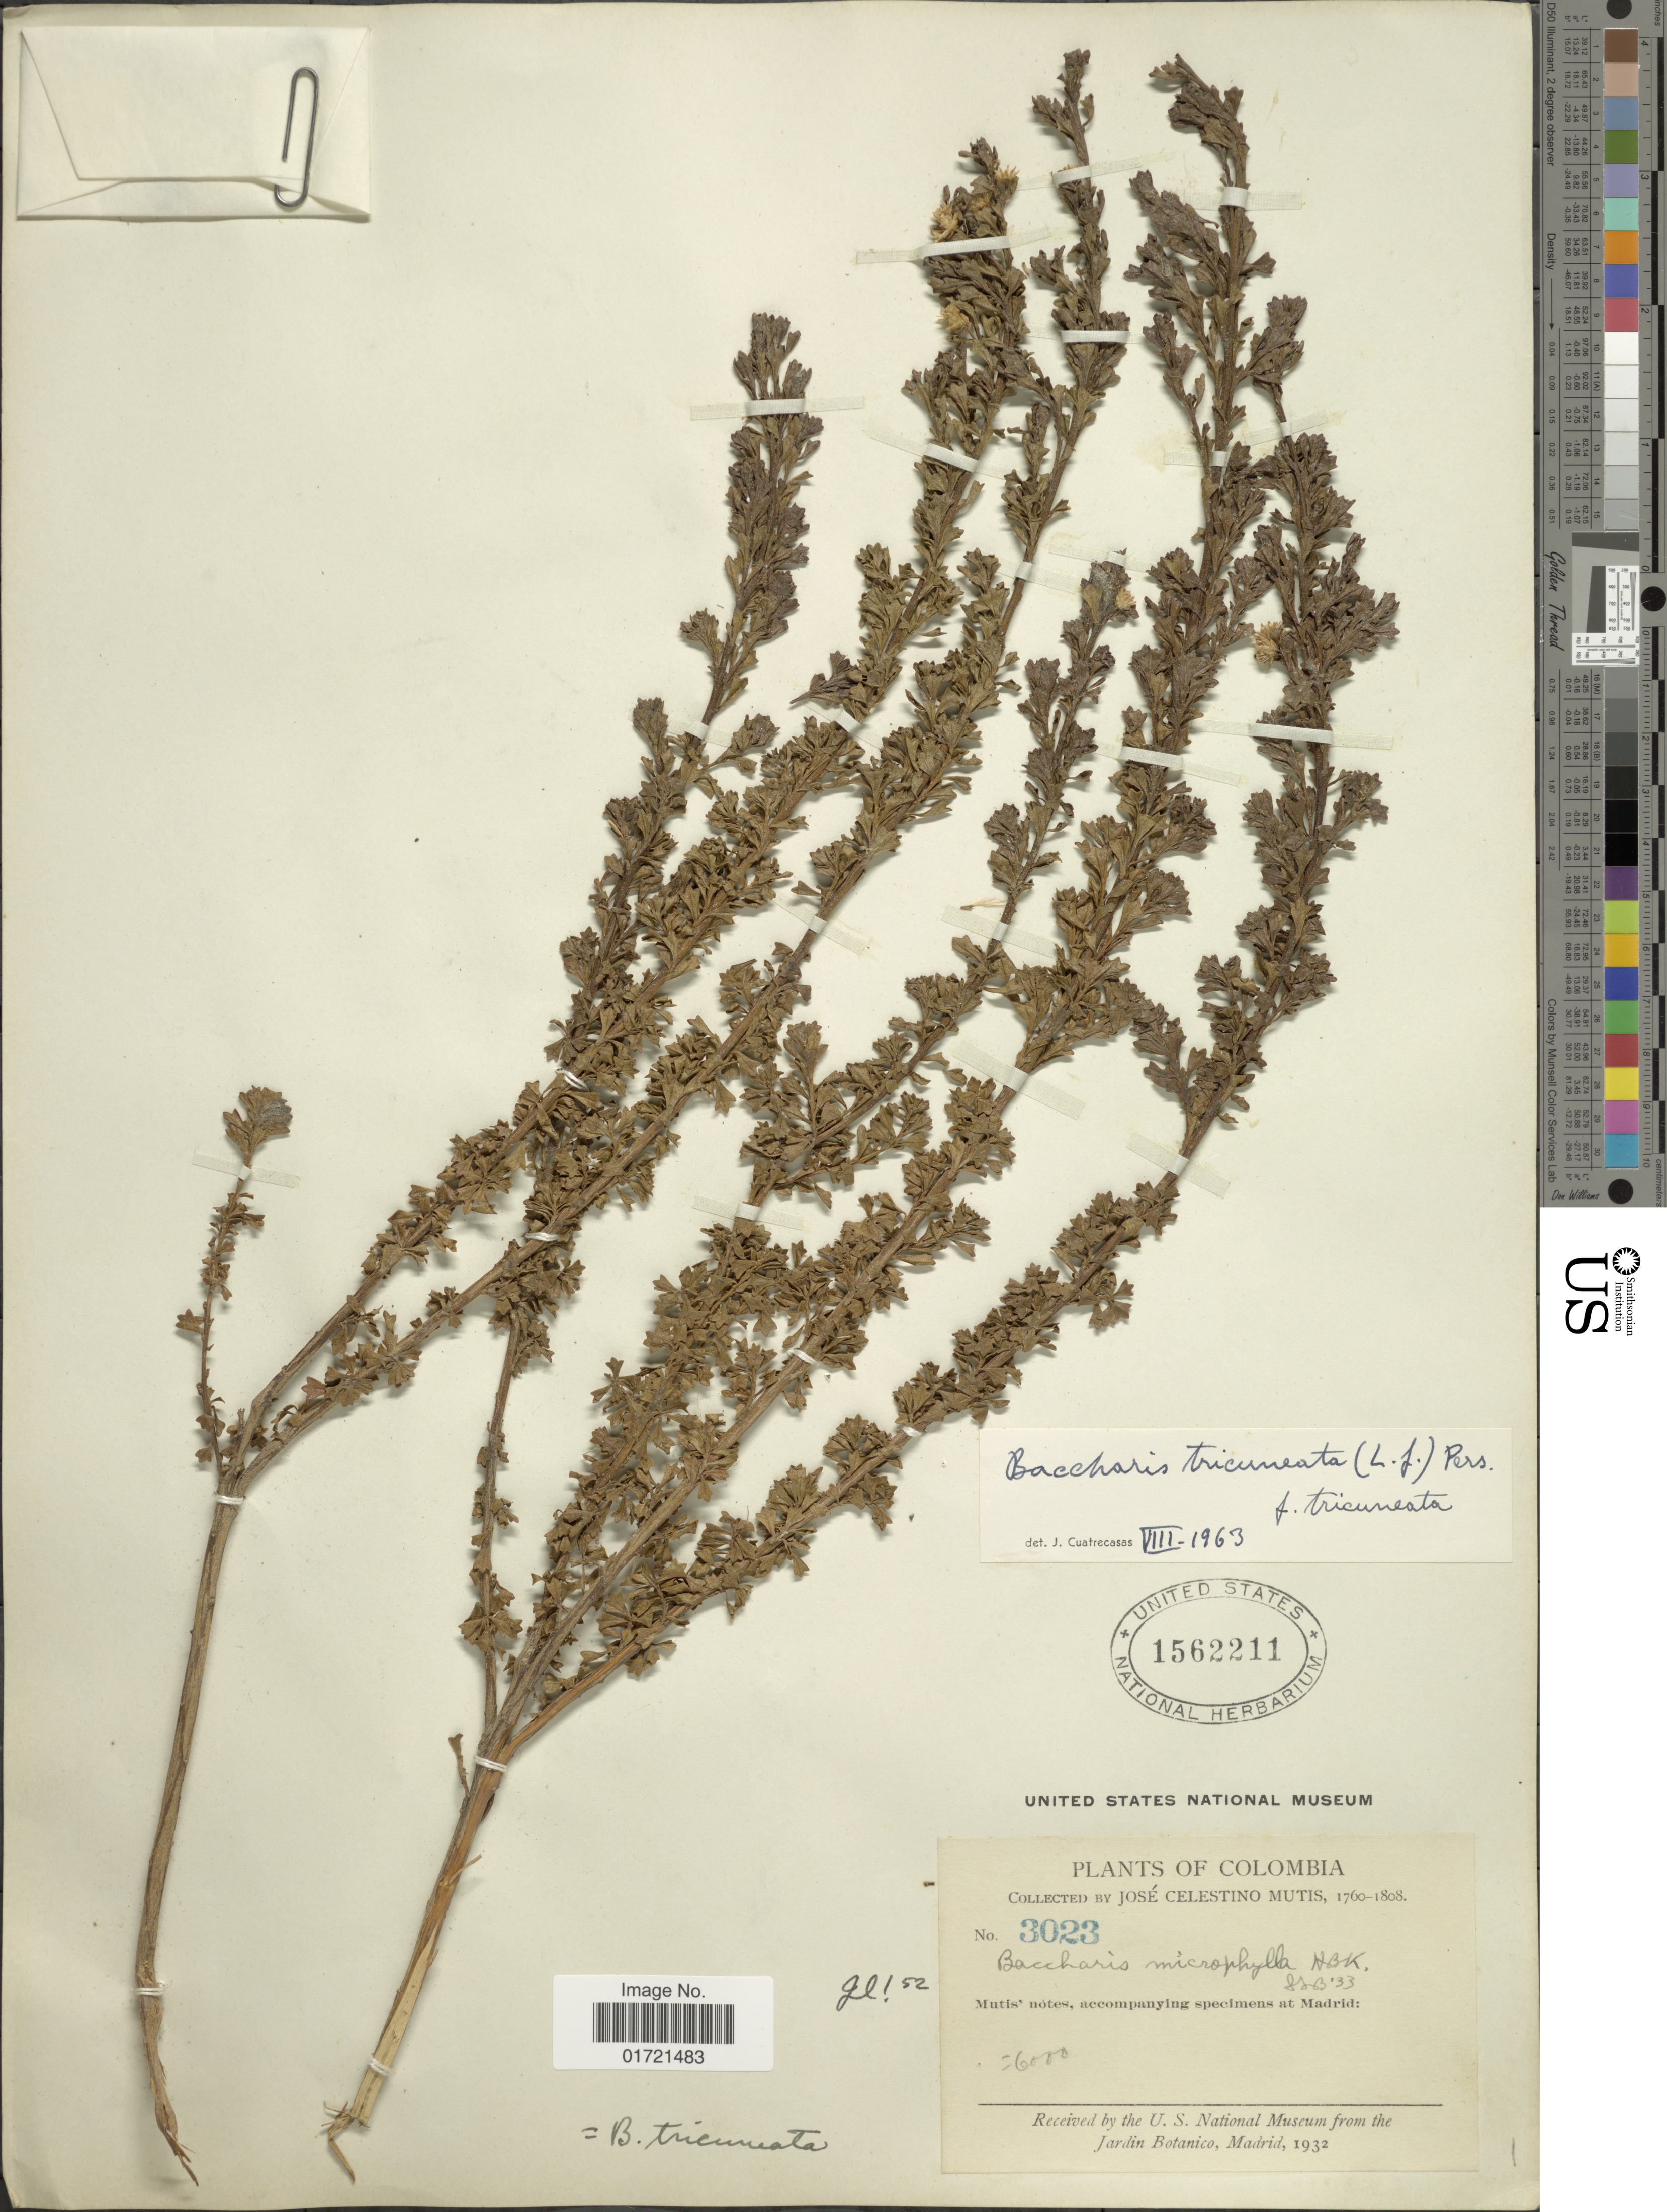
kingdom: Plantae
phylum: Tracheophyta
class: Magnoliopsida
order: Asterales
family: Asteraceae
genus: Baccharis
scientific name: Baccharis tricuneata f. tricuneata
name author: (L. f.) Pers.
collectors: J. C. B. Mutis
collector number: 3023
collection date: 1760/1808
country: Colombia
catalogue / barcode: US 1562211